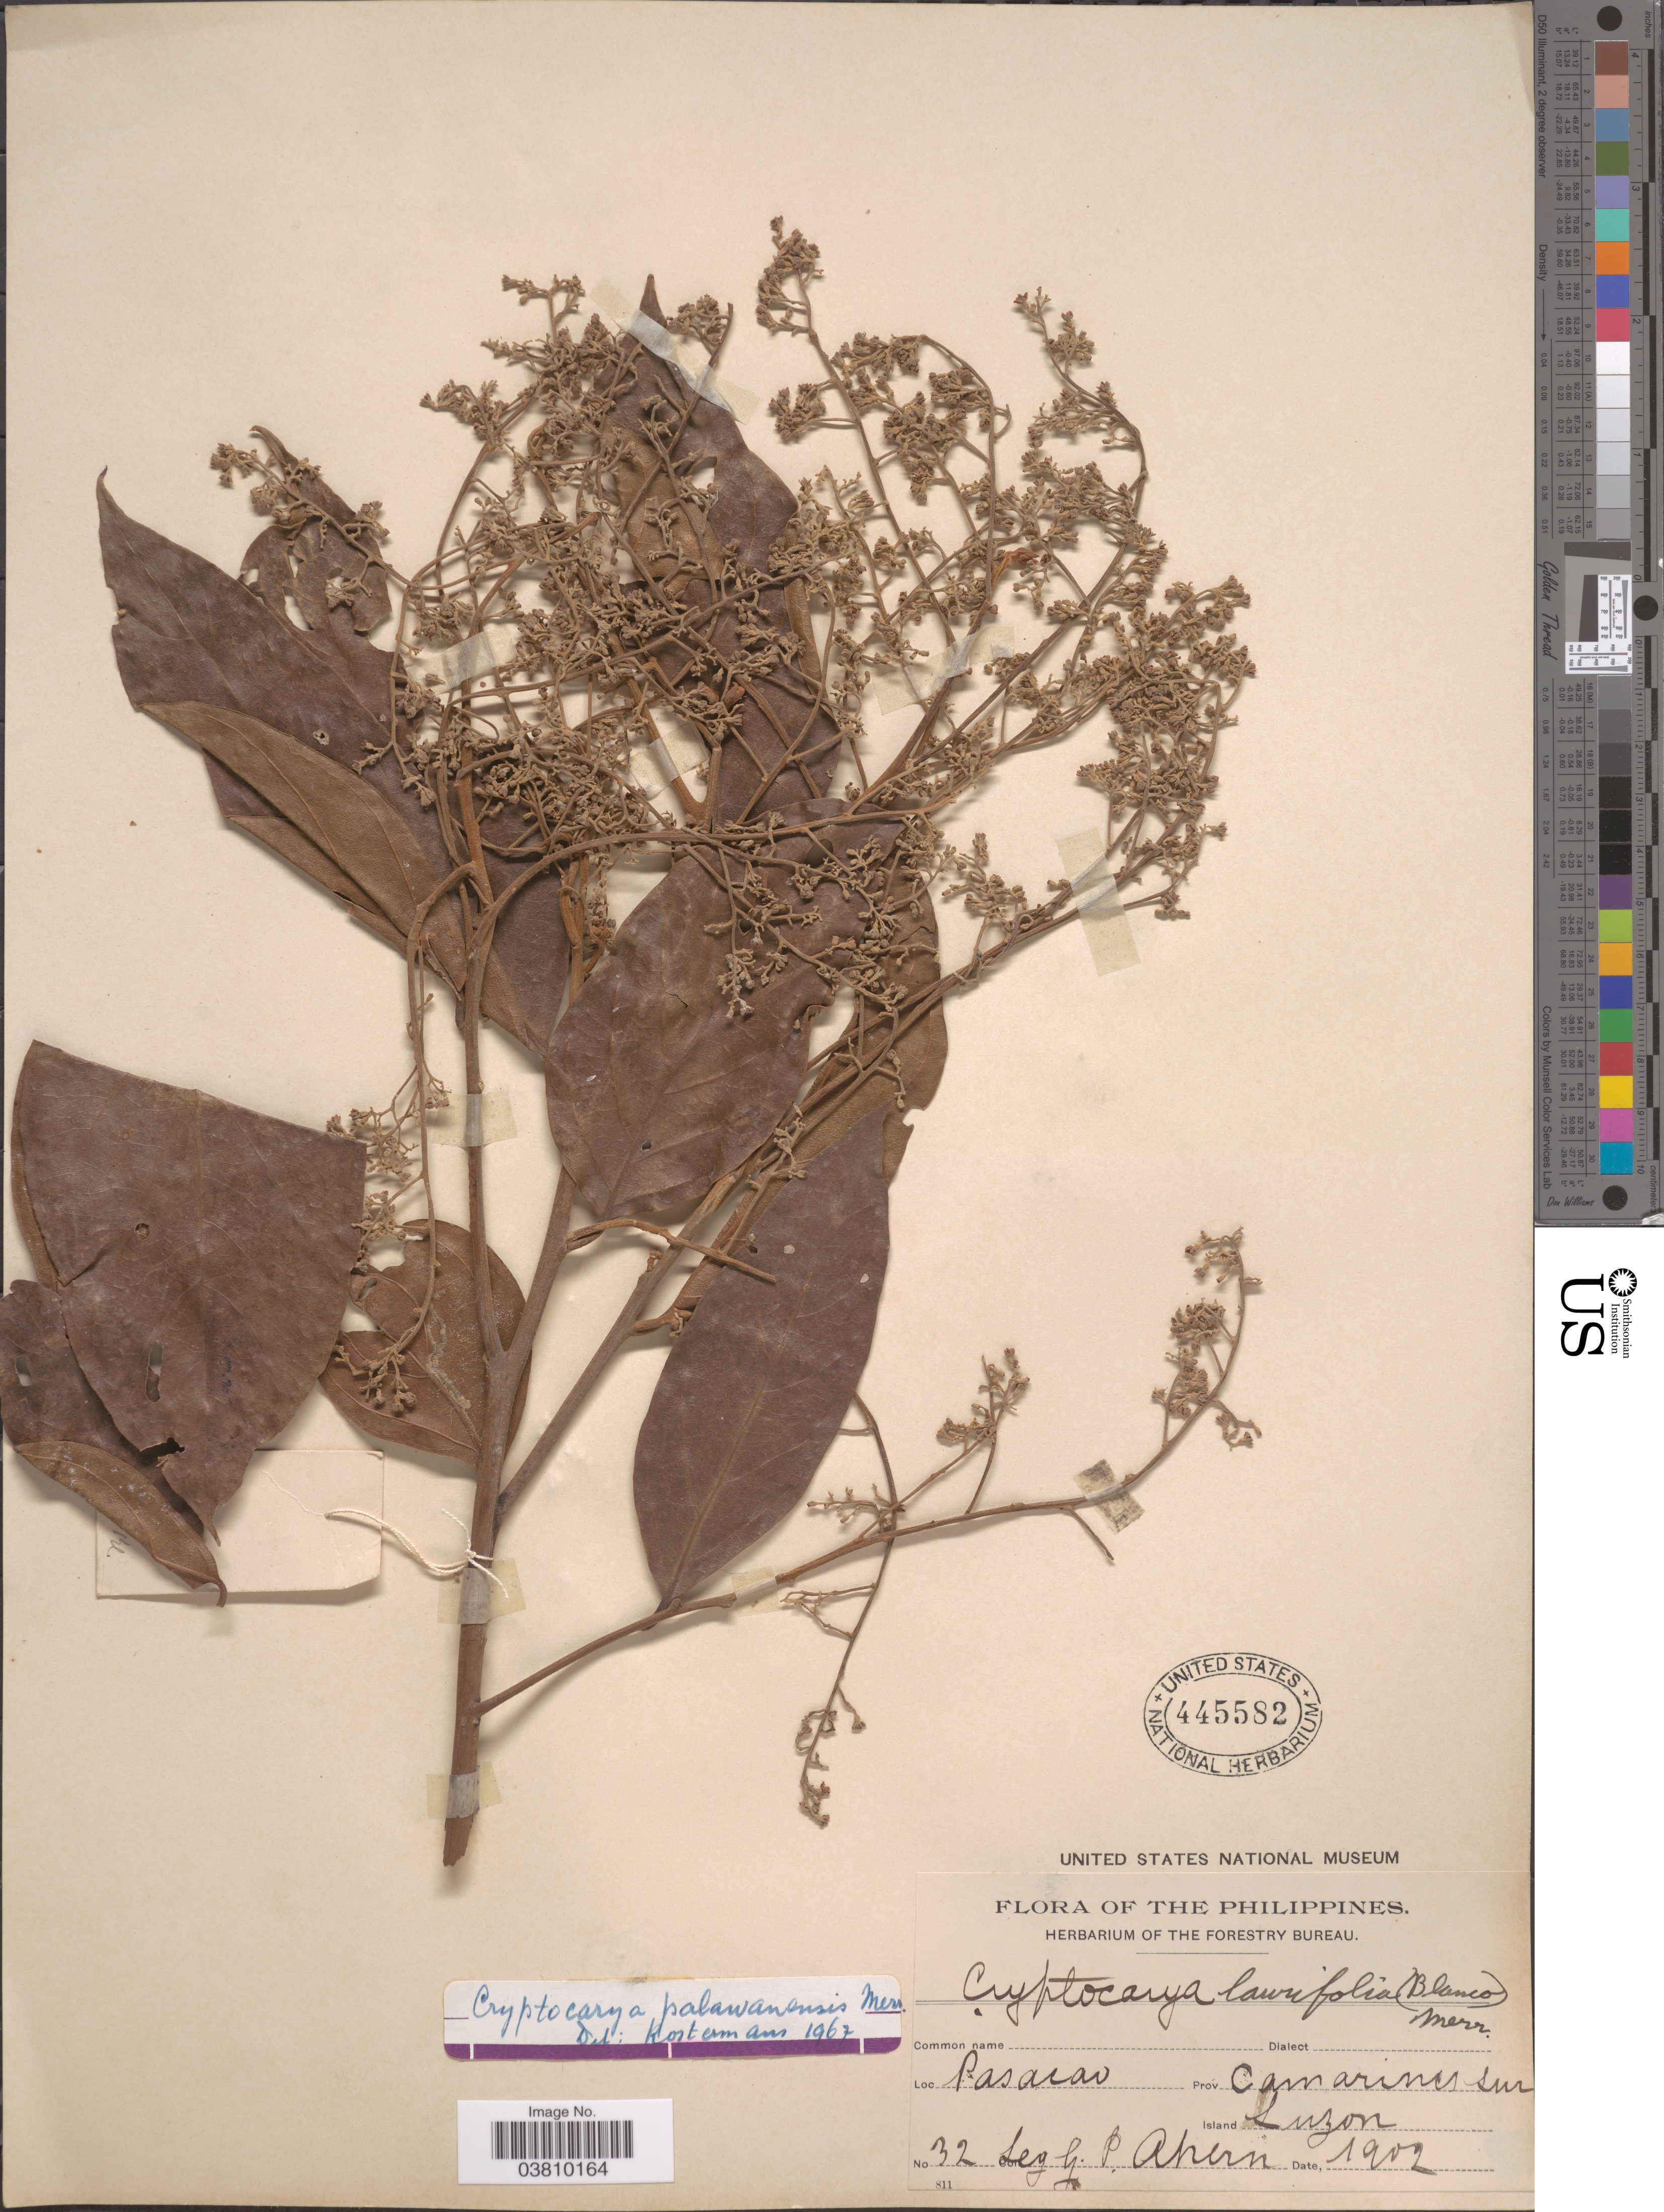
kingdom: Plantae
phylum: Tracheophyta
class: Magnoliopsida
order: Laurales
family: Lauraceae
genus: Cryptocarya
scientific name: Cryptocarya palawanensis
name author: Merr.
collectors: G. Ahern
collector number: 32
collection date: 1902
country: Philippines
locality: Pasacao. Prov. Camarines Sur. Island Luzon.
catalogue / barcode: US 445582